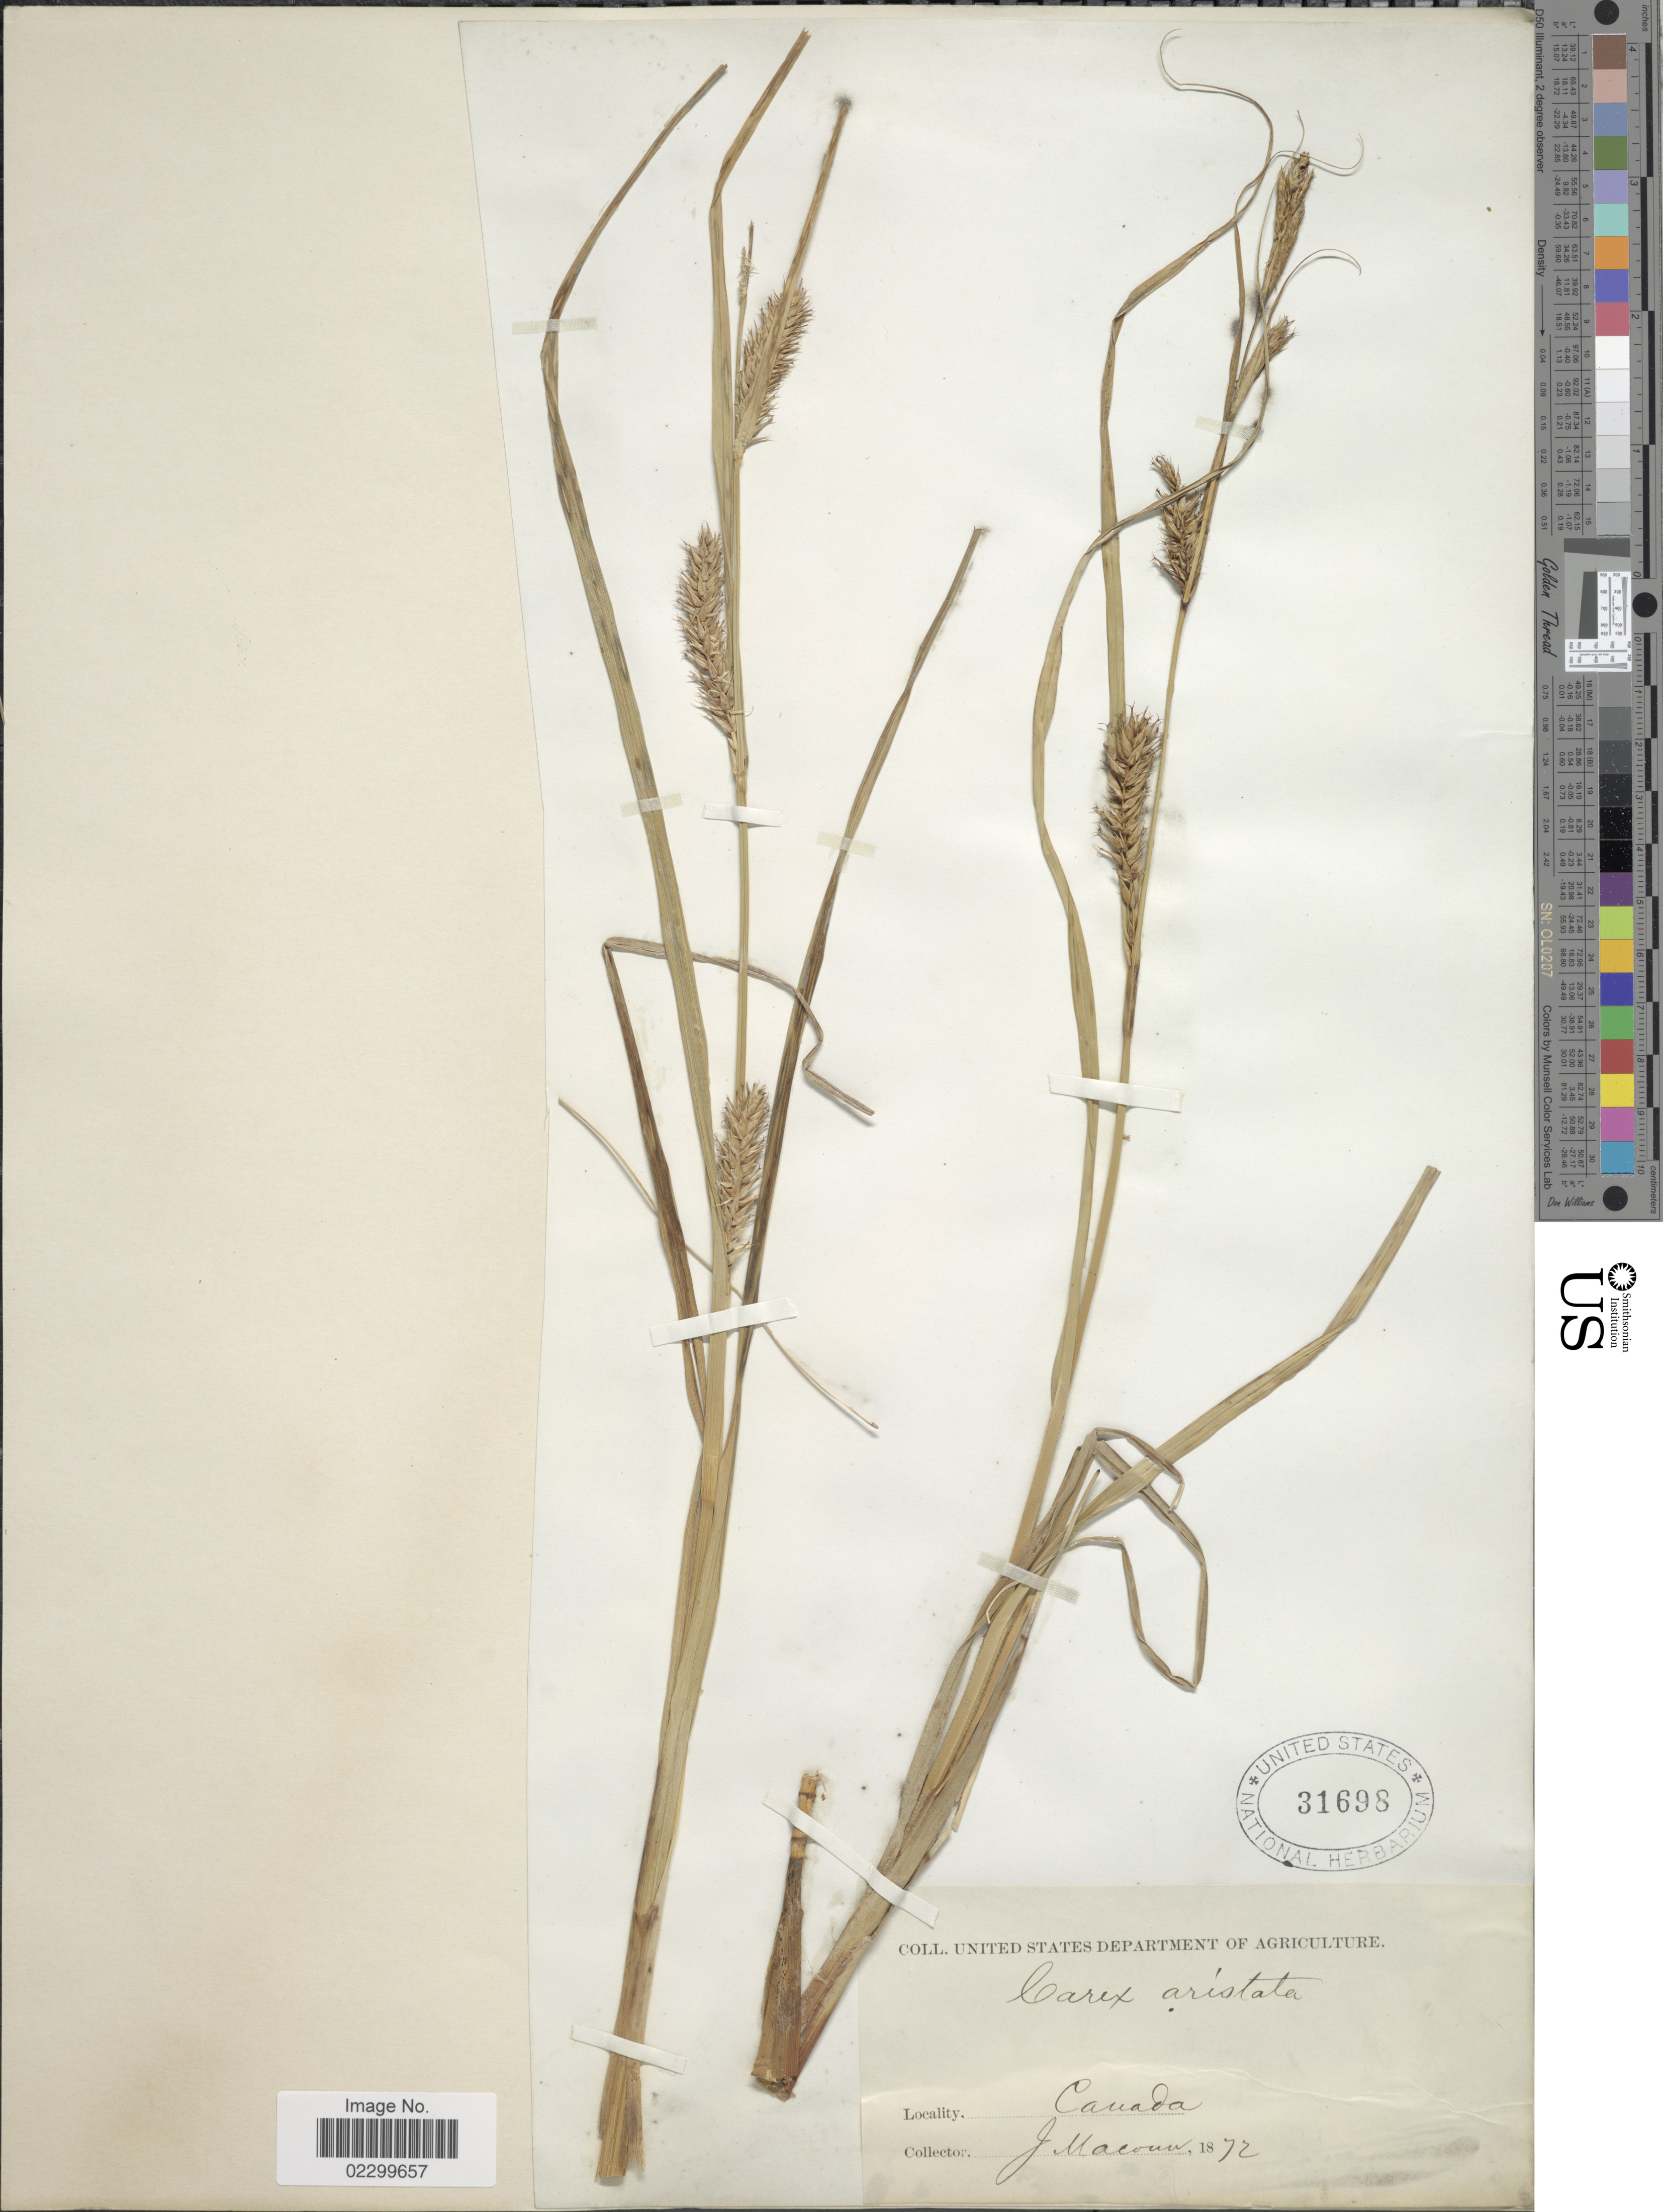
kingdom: Plantae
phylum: Tracheophyta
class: Liliopsida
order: Poales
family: Cyperaceae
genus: Carex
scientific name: Carex atherodes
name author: Spreng.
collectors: J. Macoun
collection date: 1872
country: Canada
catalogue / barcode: US 31698